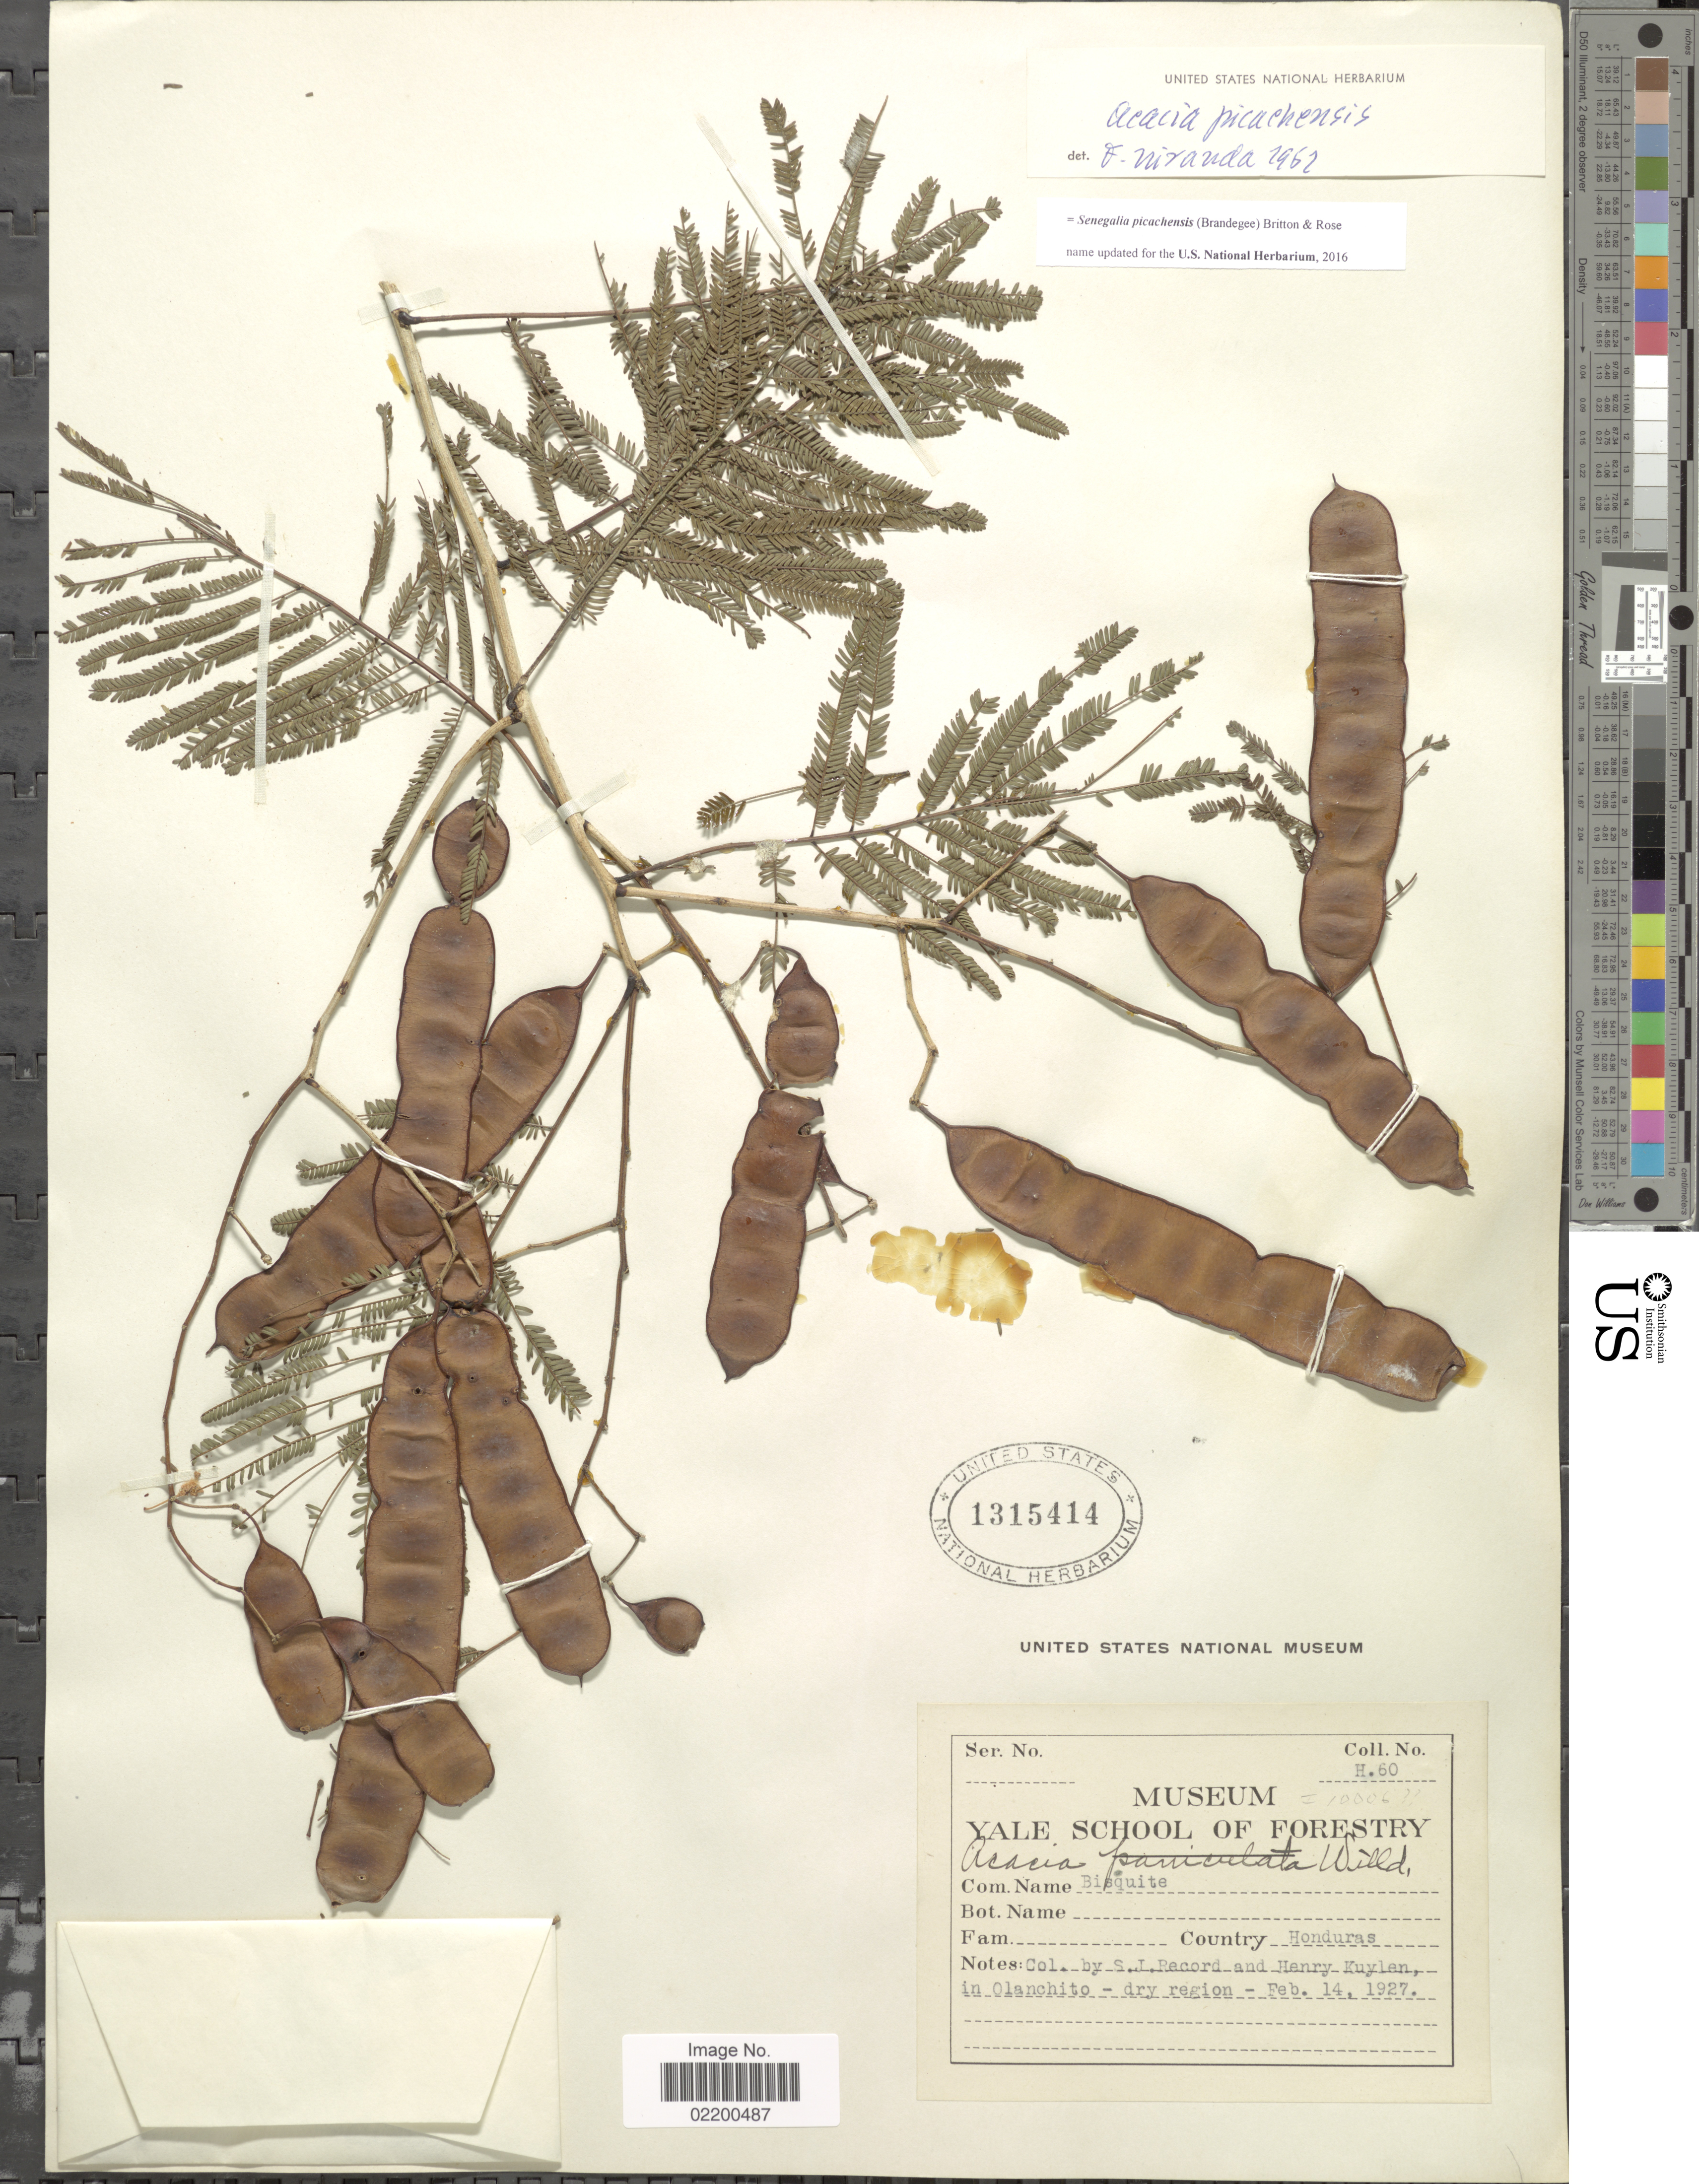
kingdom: Plantae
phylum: Tracheophyta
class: Magnoliopsida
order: Fabales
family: Fabaceae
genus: Senegalia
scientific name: Senegalia picachensis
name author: (Brandegee) Britton & Rose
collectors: S. J. Record & H. Kuylen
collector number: H. 60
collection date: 1927-02-14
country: Honduras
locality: In Olanchito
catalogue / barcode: US 1315414